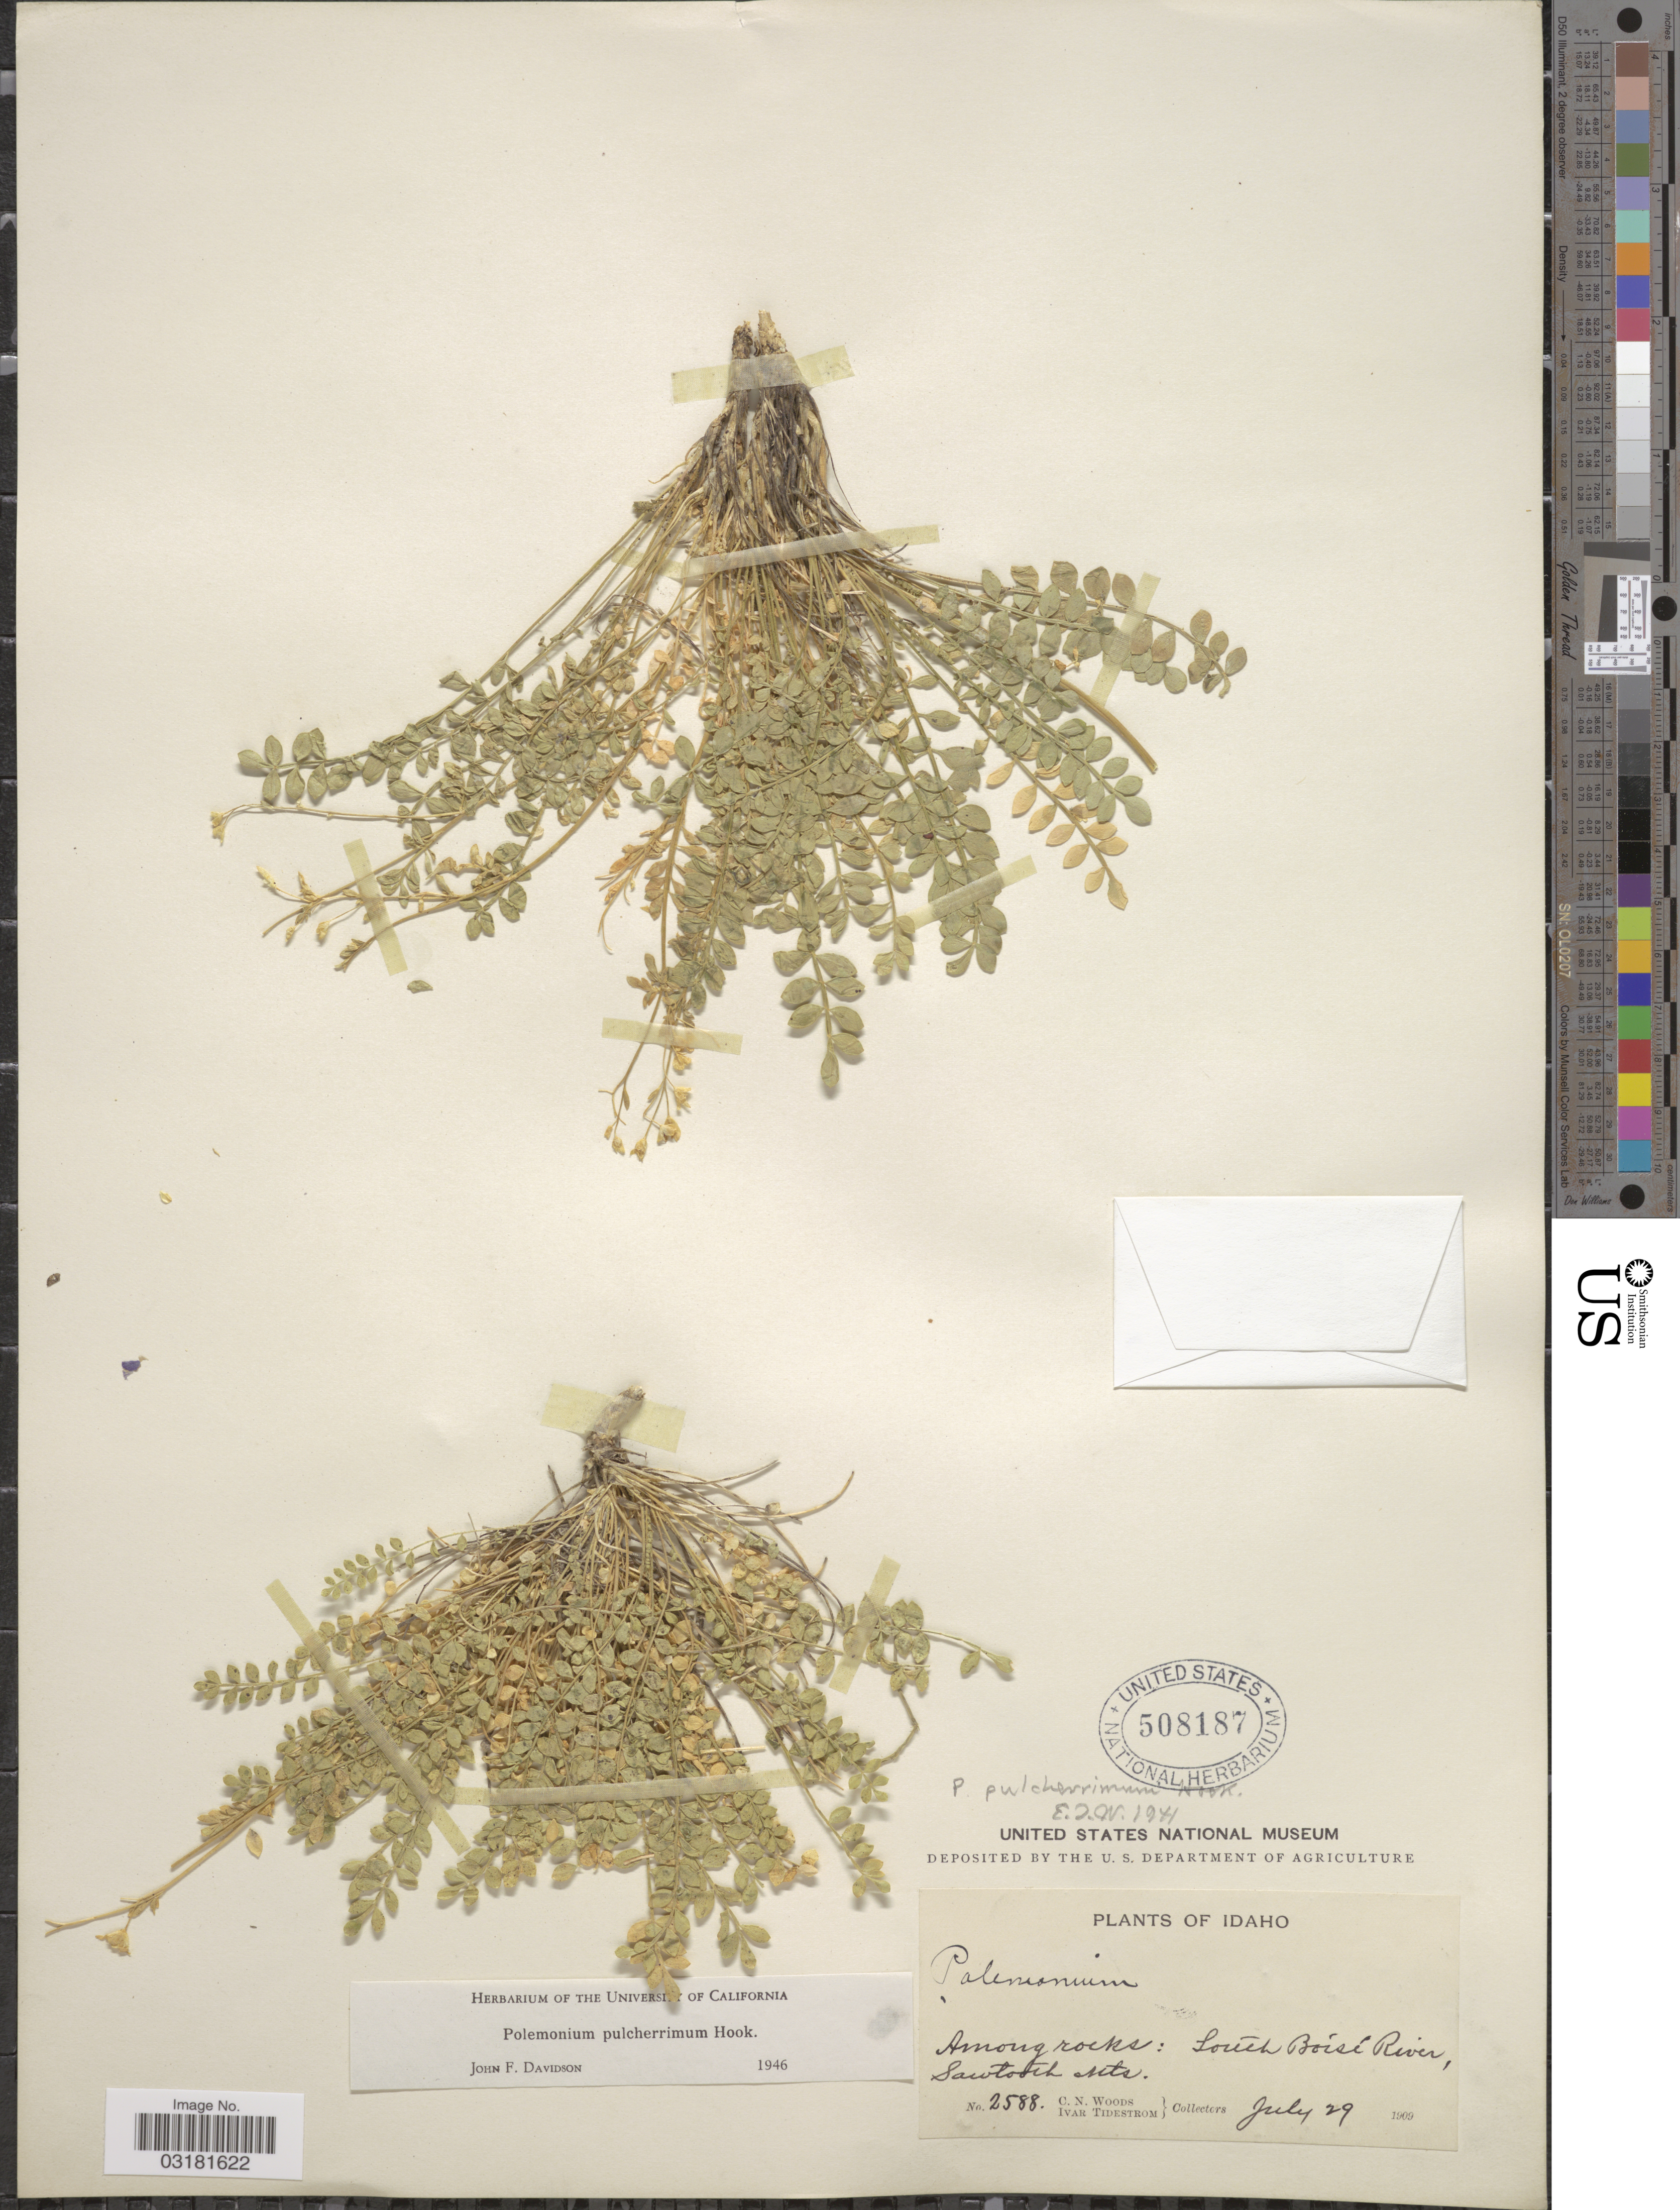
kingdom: Plantae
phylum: Tracheophyta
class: Magnoliopsida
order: Ericales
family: Polemoniaceae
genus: Polemonium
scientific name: Polemonium pulcherrimum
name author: Hook.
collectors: C. Woods & I. F. Tidestrom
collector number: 2588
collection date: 1909-07-29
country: United States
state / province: Idaho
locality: Among rocks: South Boisi River, Sawtooth Mts.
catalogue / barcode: US 508187